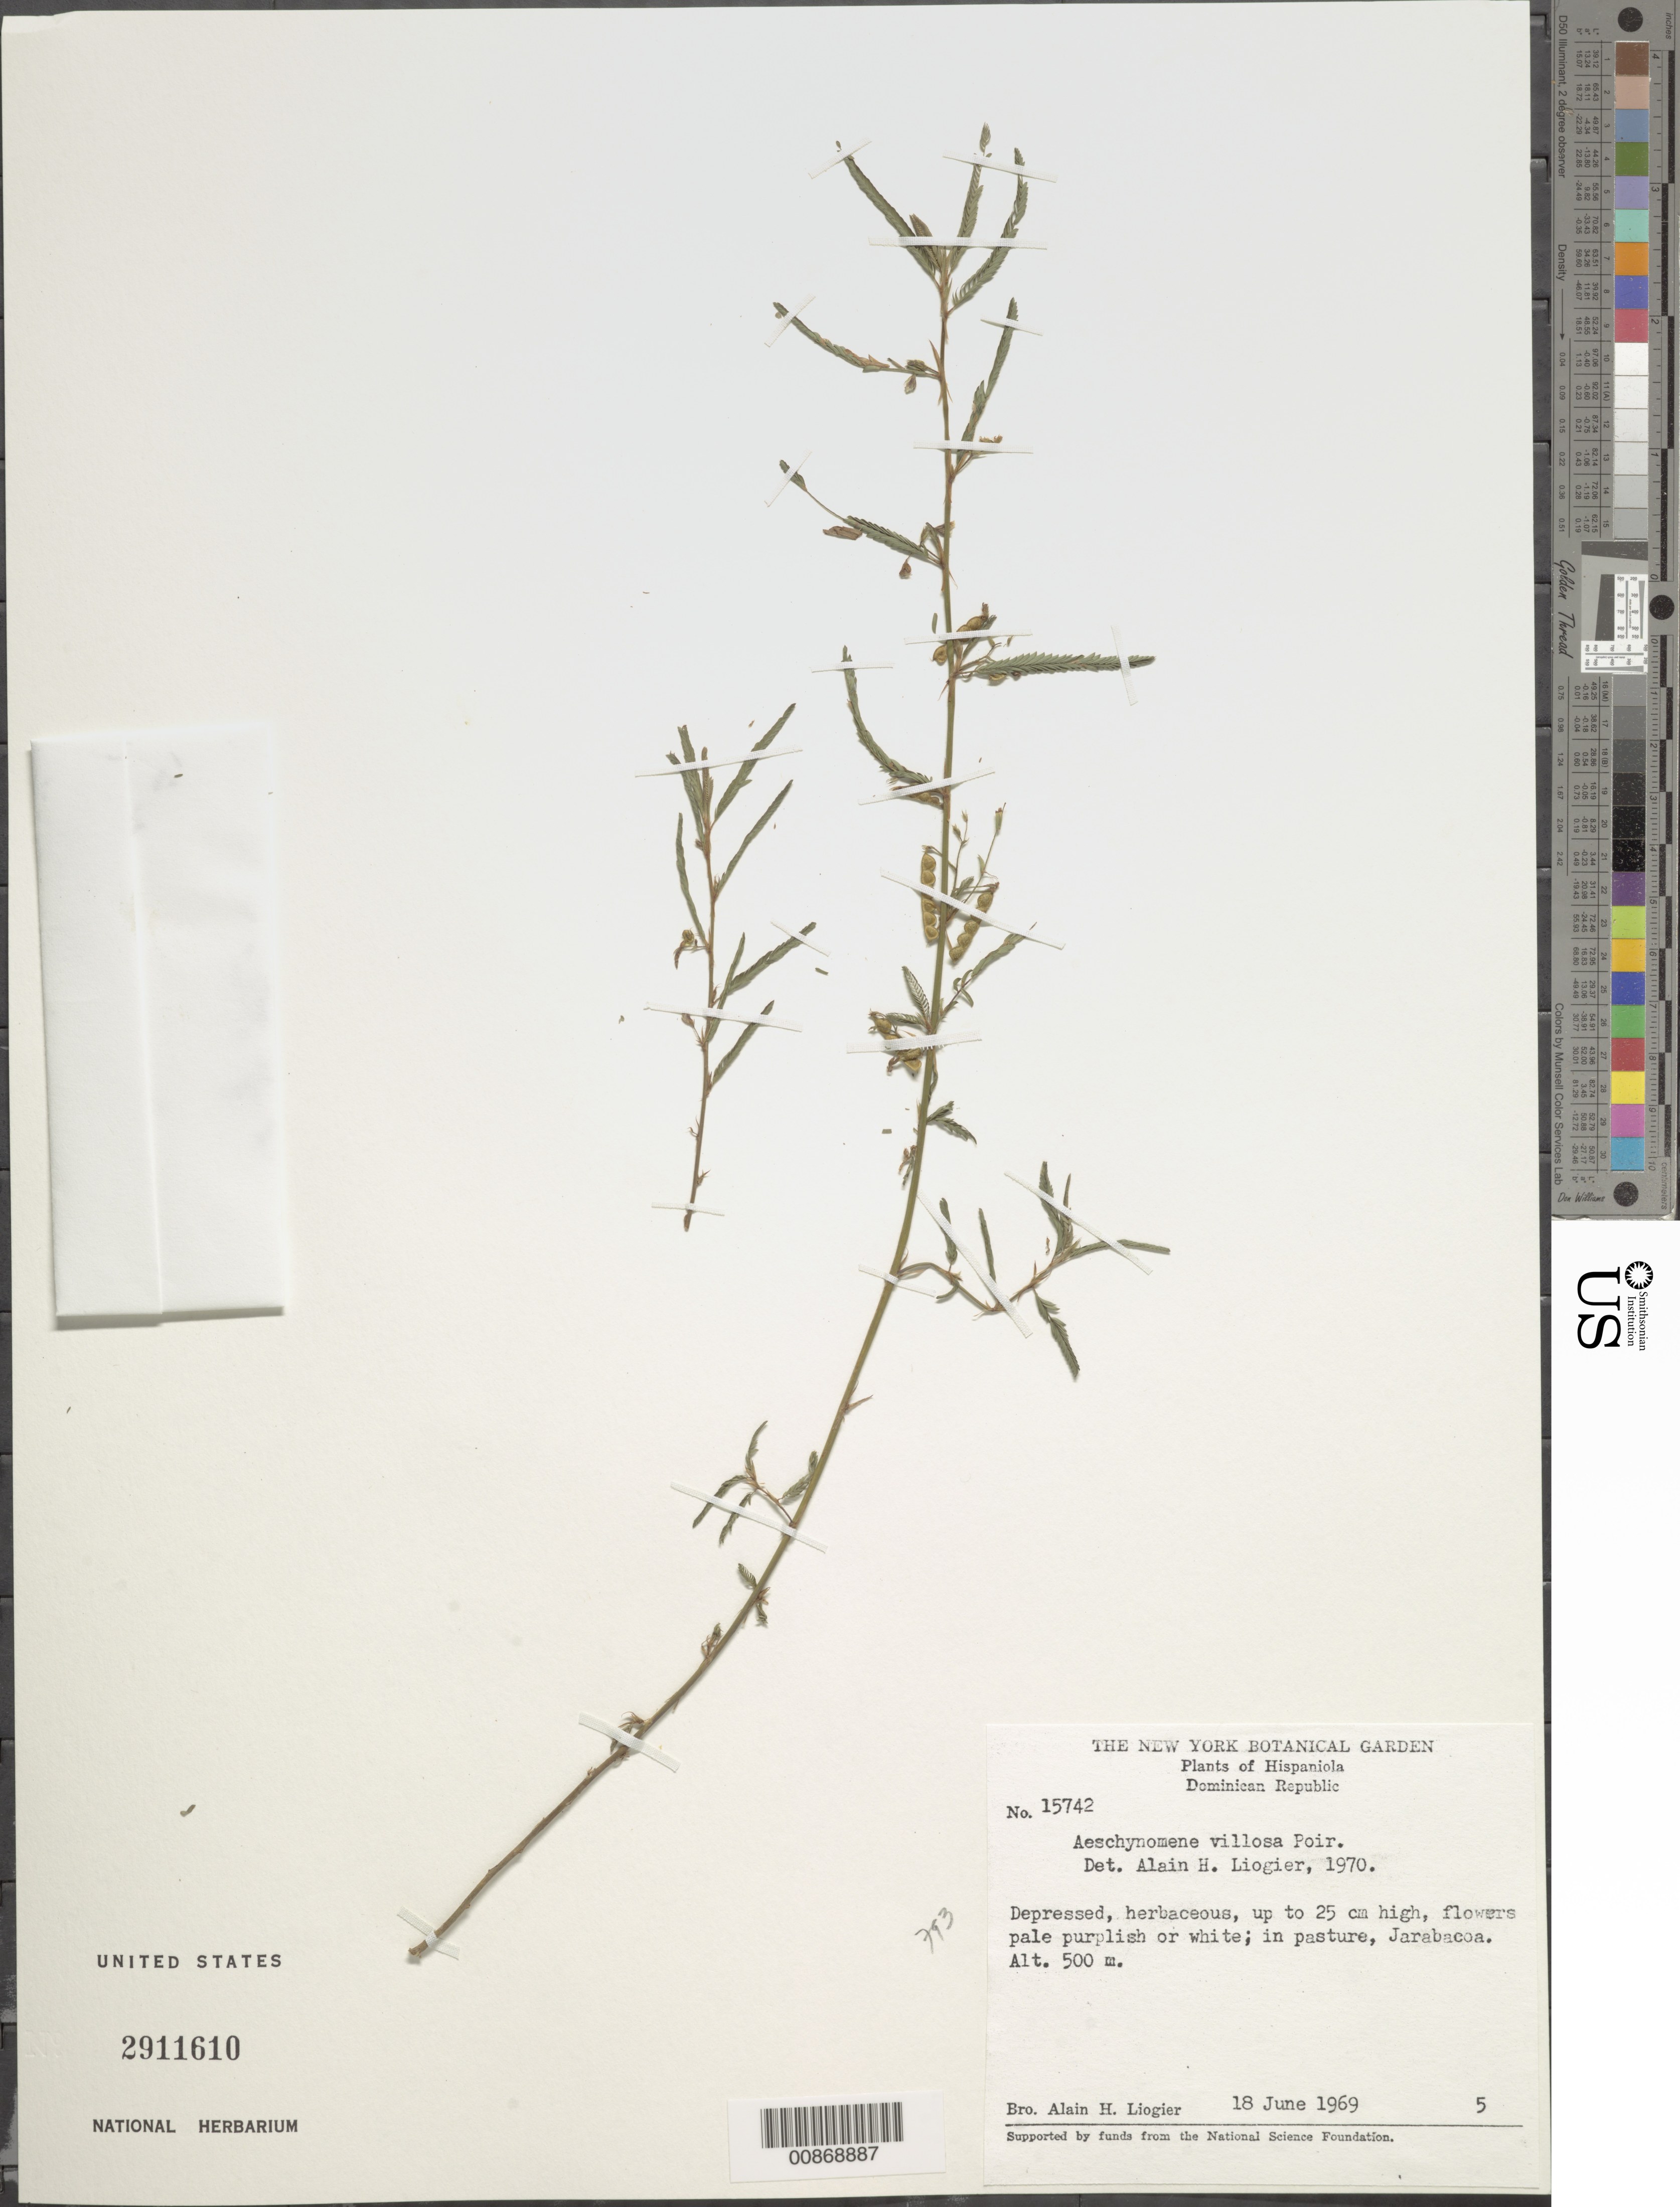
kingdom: Plantae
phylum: Tracheophyta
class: Magnoliopsida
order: Fabales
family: Fabaceae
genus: Aeschynomene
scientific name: Aeschynomene villosa var. villosa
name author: Poir.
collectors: A. H. Liogier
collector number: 15742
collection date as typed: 18 Jun 1969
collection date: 1969-06-18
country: Dominican Republic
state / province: La Vega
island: Hispaniola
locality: Jarabacoa.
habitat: In pasture.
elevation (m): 500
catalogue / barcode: US 2911610